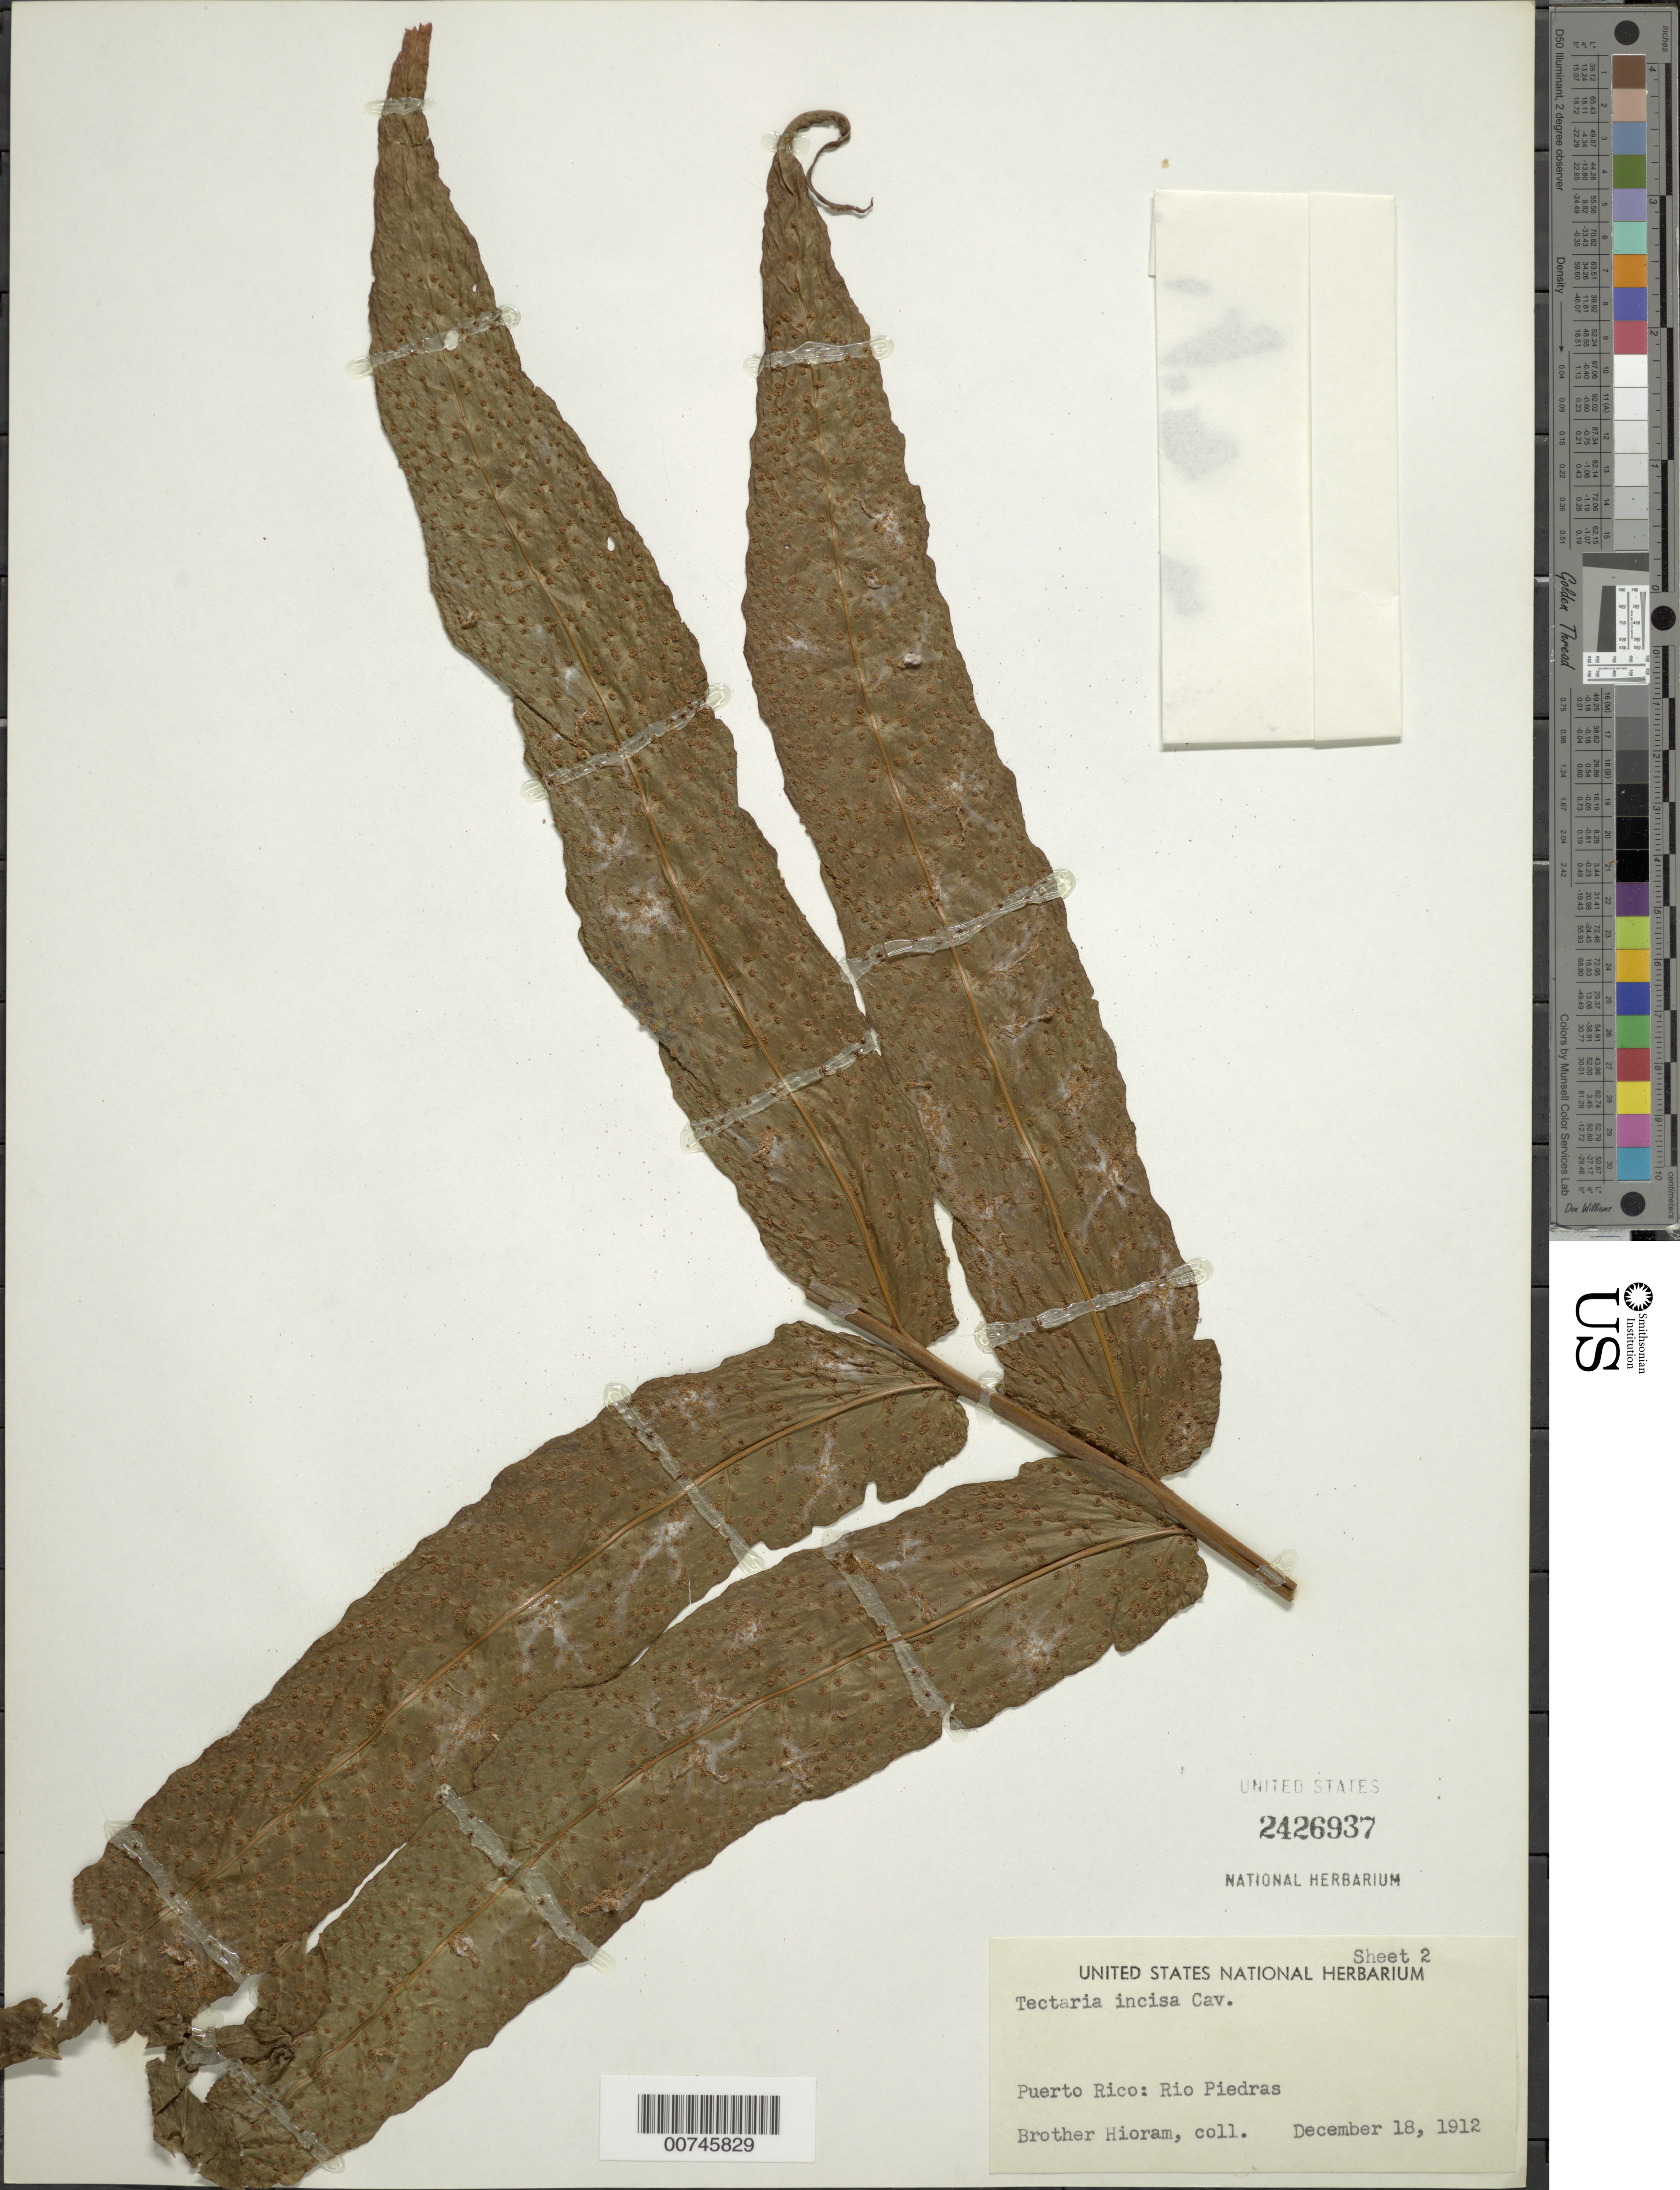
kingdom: Plantae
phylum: Tracheophyta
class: Polypodiopsida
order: Polypodiales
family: Tectariaceae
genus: Tectaria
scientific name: Tectaria incisa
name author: Cav.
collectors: Bro. Hioram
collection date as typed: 18 Dec 1912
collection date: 1912-12-18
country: Puerto Rico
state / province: San Juan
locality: Rio Piedras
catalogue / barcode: US 2426937